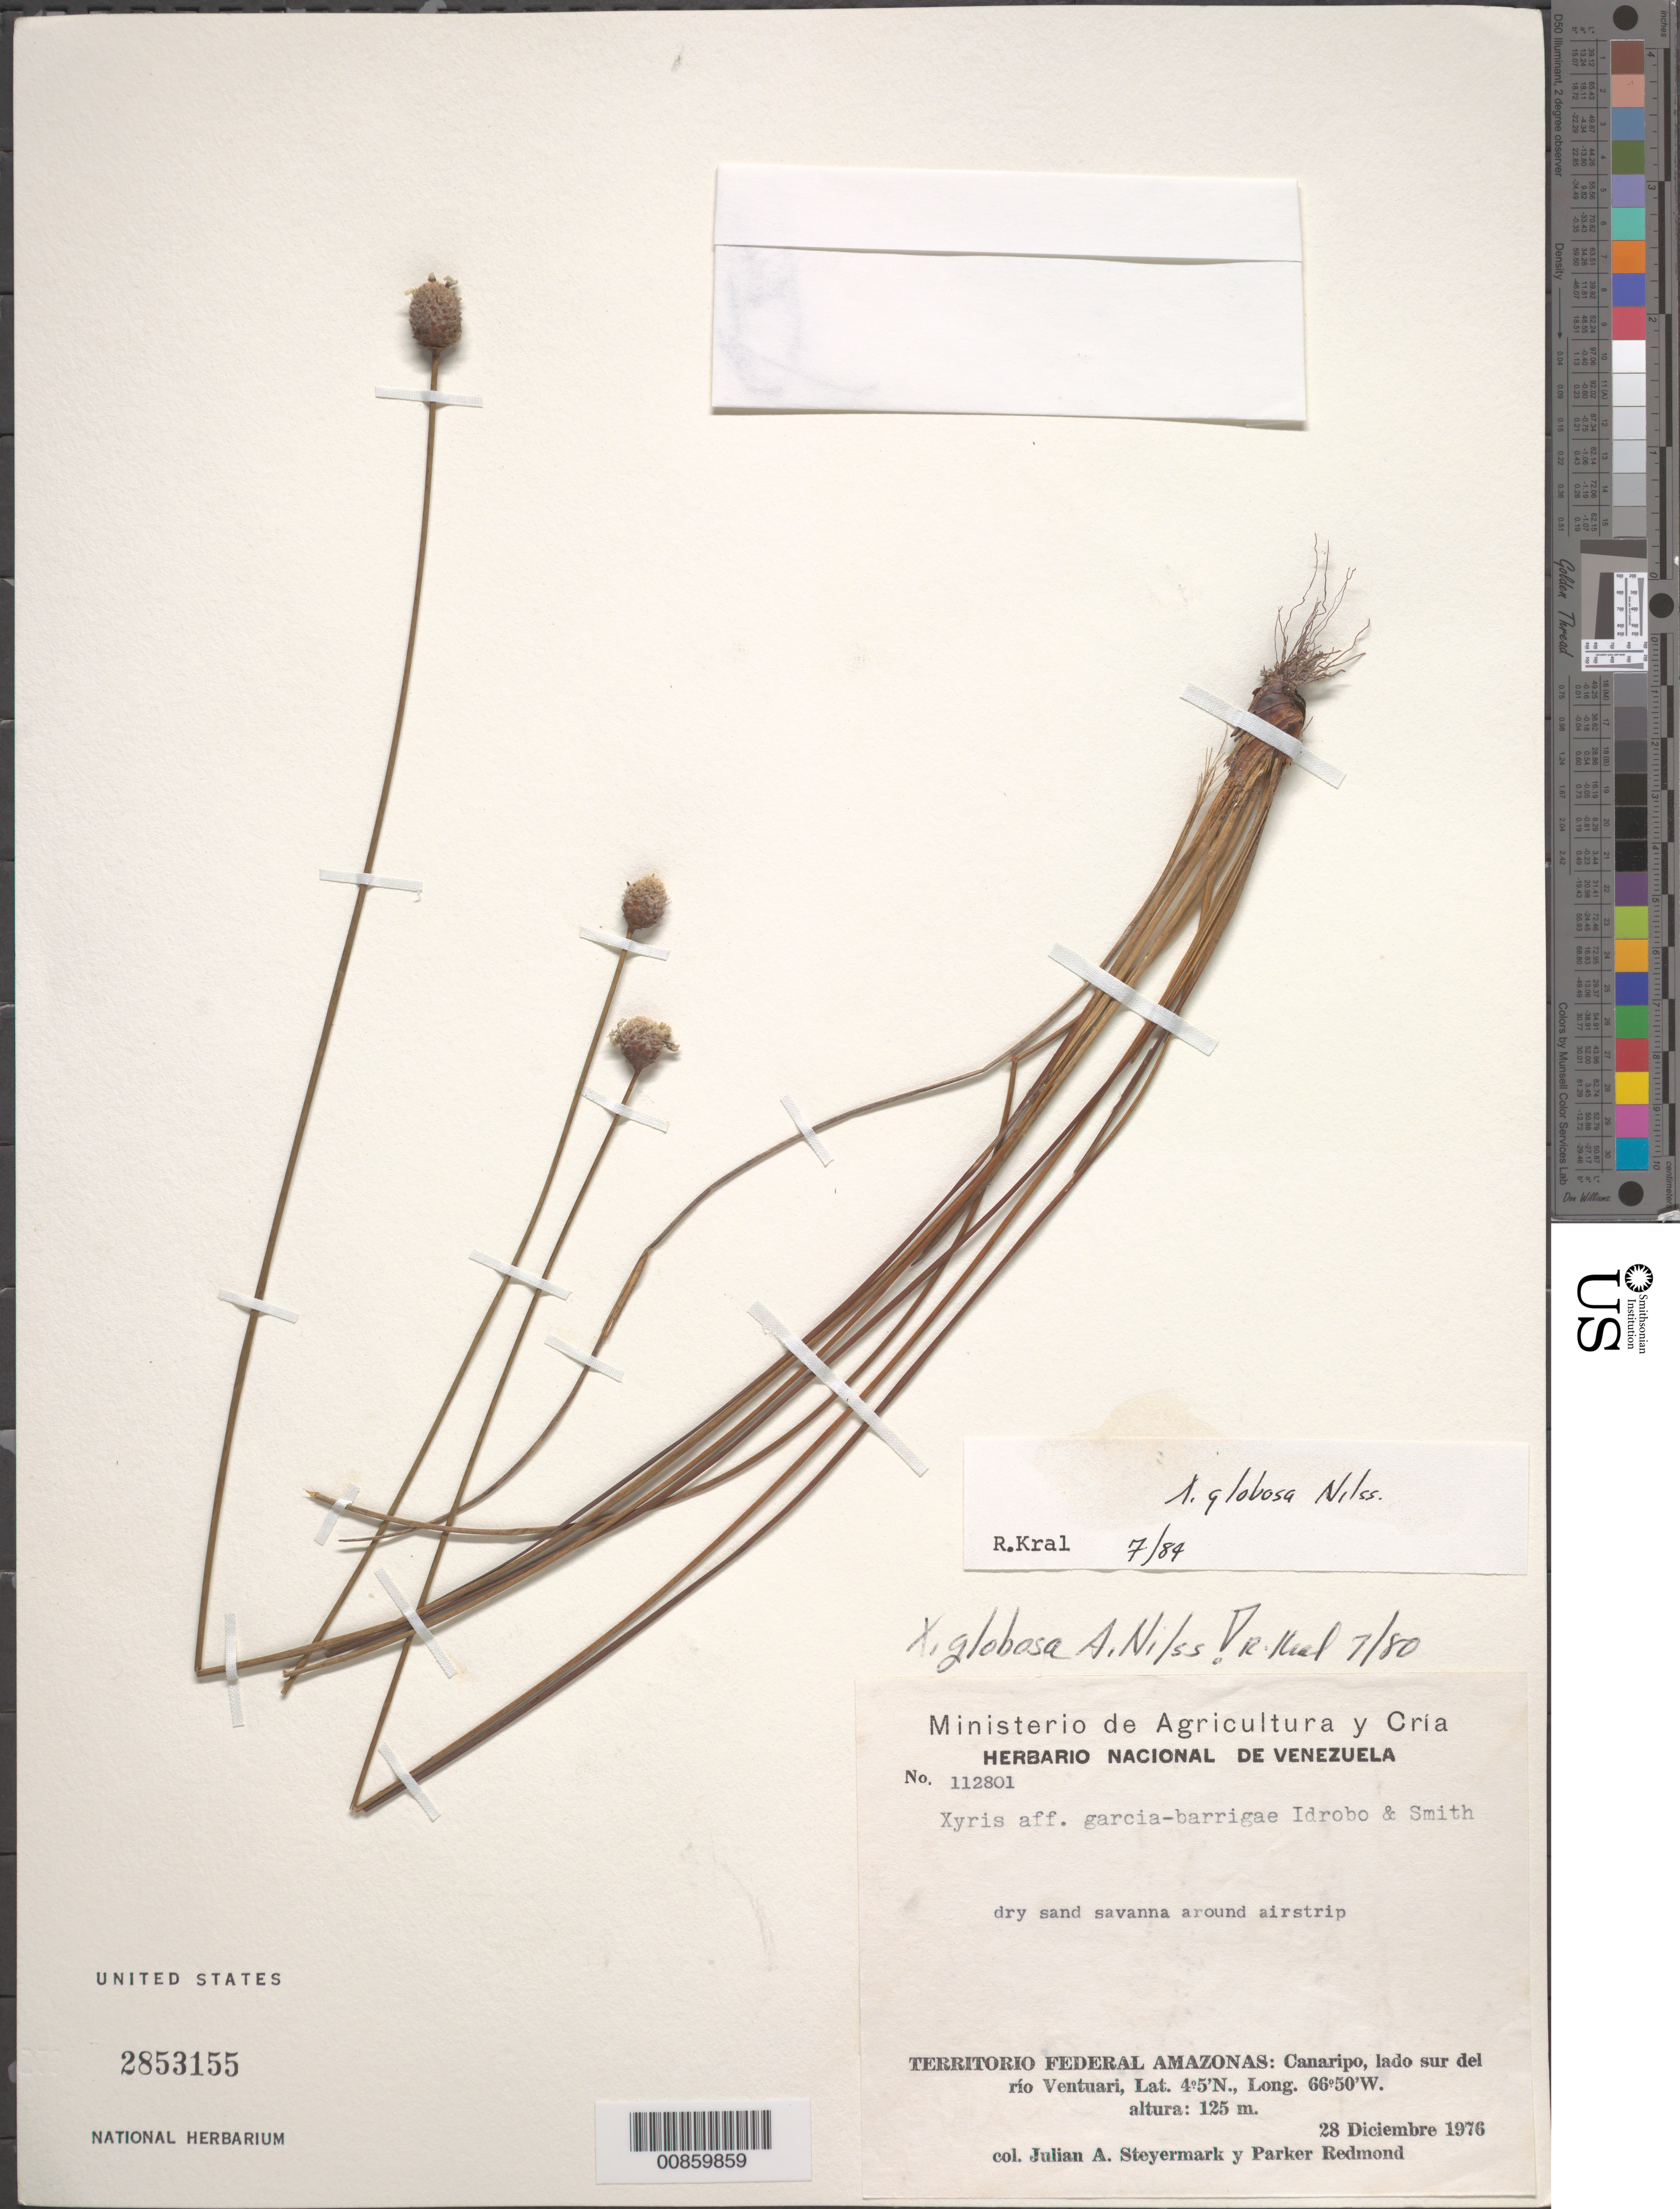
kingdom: Plantae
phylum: Tracheophyta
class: Liliopsida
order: Poales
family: Xyridaceae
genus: Xyris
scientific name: Xyris globosa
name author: Nilsson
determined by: Kral, Robert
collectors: J. Steyermark & P. Redmond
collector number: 112801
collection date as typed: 28-Dec-76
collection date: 1976-12-28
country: Venezuela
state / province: Amazonas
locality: Canaripo, lado sur del Río Ventuari; around airstrip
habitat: Dry sand savanna.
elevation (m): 125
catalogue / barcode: US 2853155